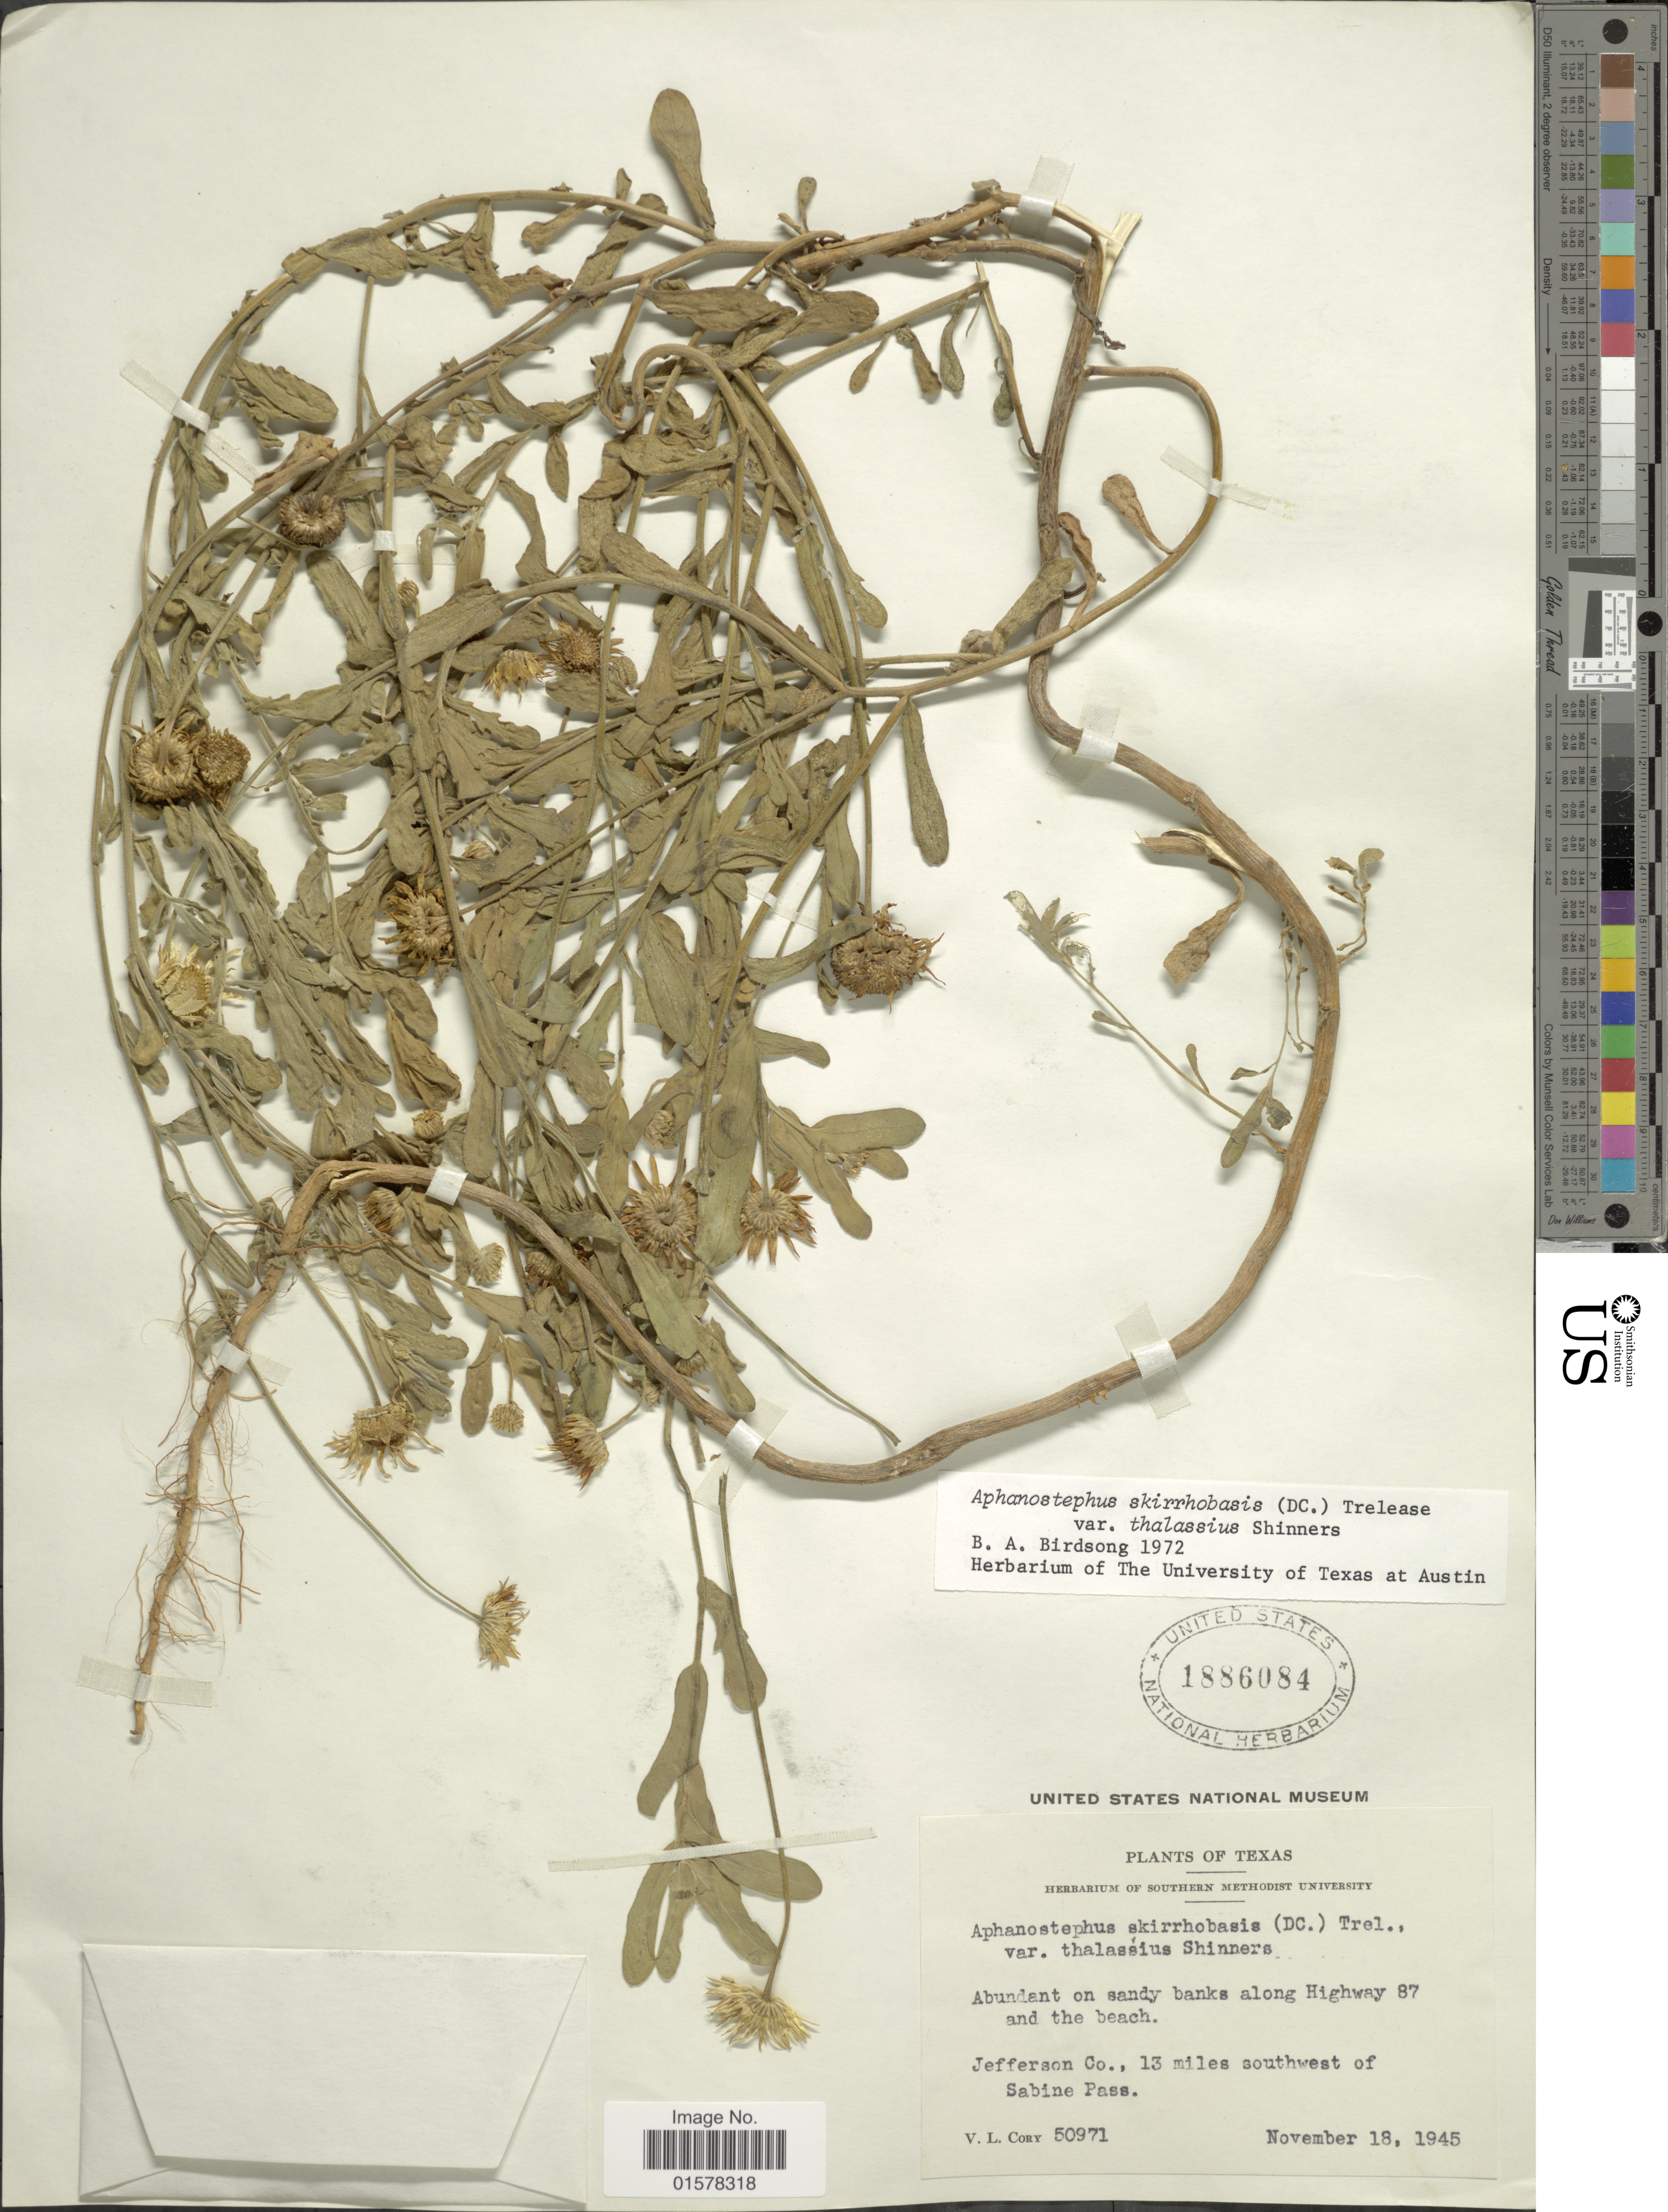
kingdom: Plantae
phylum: Tracheophyta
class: Magnoliopsida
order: Asterales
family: Asteraceae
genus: Aphanostephus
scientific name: Aphanostephus skirrhobasis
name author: (DC.) Trel. ex Coville & Branner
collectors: V. Cory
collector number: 50971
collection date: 1945-11-18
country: United States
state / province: Texas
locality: Jefferson Co., 13 miles southwest of Sabine Pass.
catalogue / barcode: US 1886084